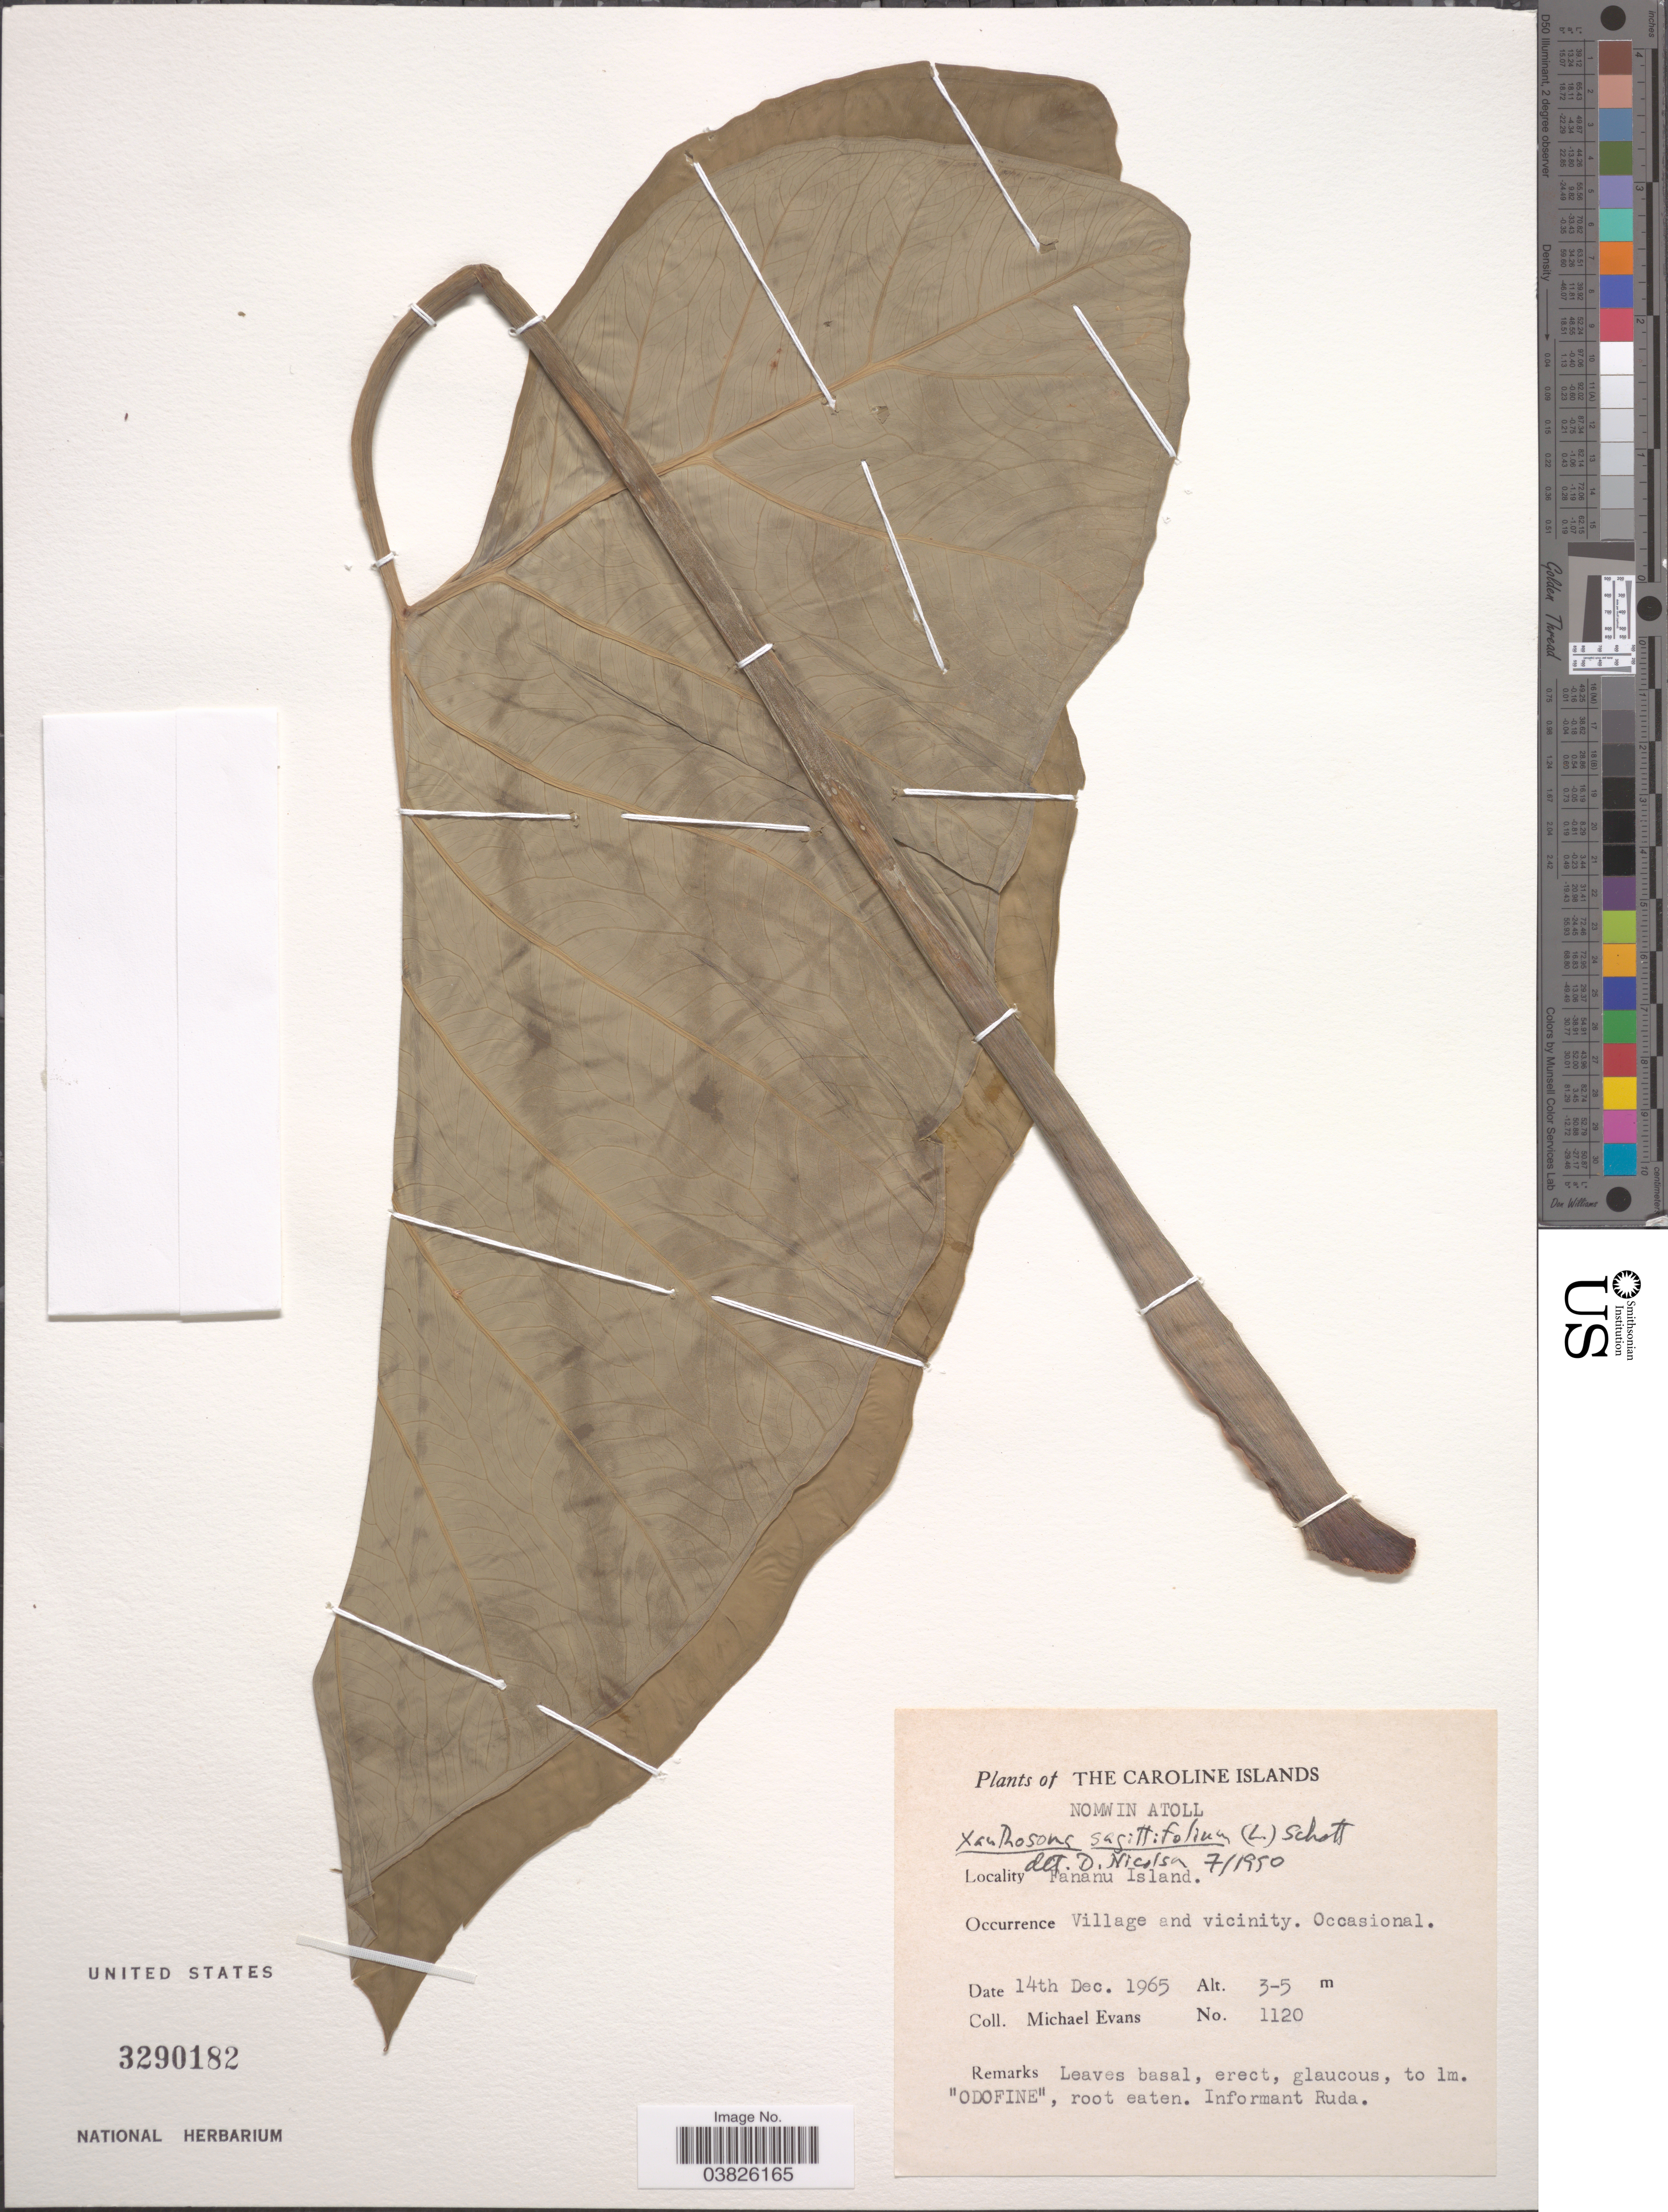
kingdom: Plantae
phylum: Tracheophyta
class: Liliopsida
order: Alismatales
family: Araceae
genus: Xanthosoma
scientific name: Xanthosoma sagittifolium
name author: (L.) Schott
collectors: M. Evans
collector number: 1120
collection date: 1965-12-14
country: Micronesia, Federated States of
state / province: Truk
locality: The Caroline Islands. Nomwin Atoll. Fananu Island. Village and vicinity.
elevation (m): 3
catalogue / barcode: US 3290182